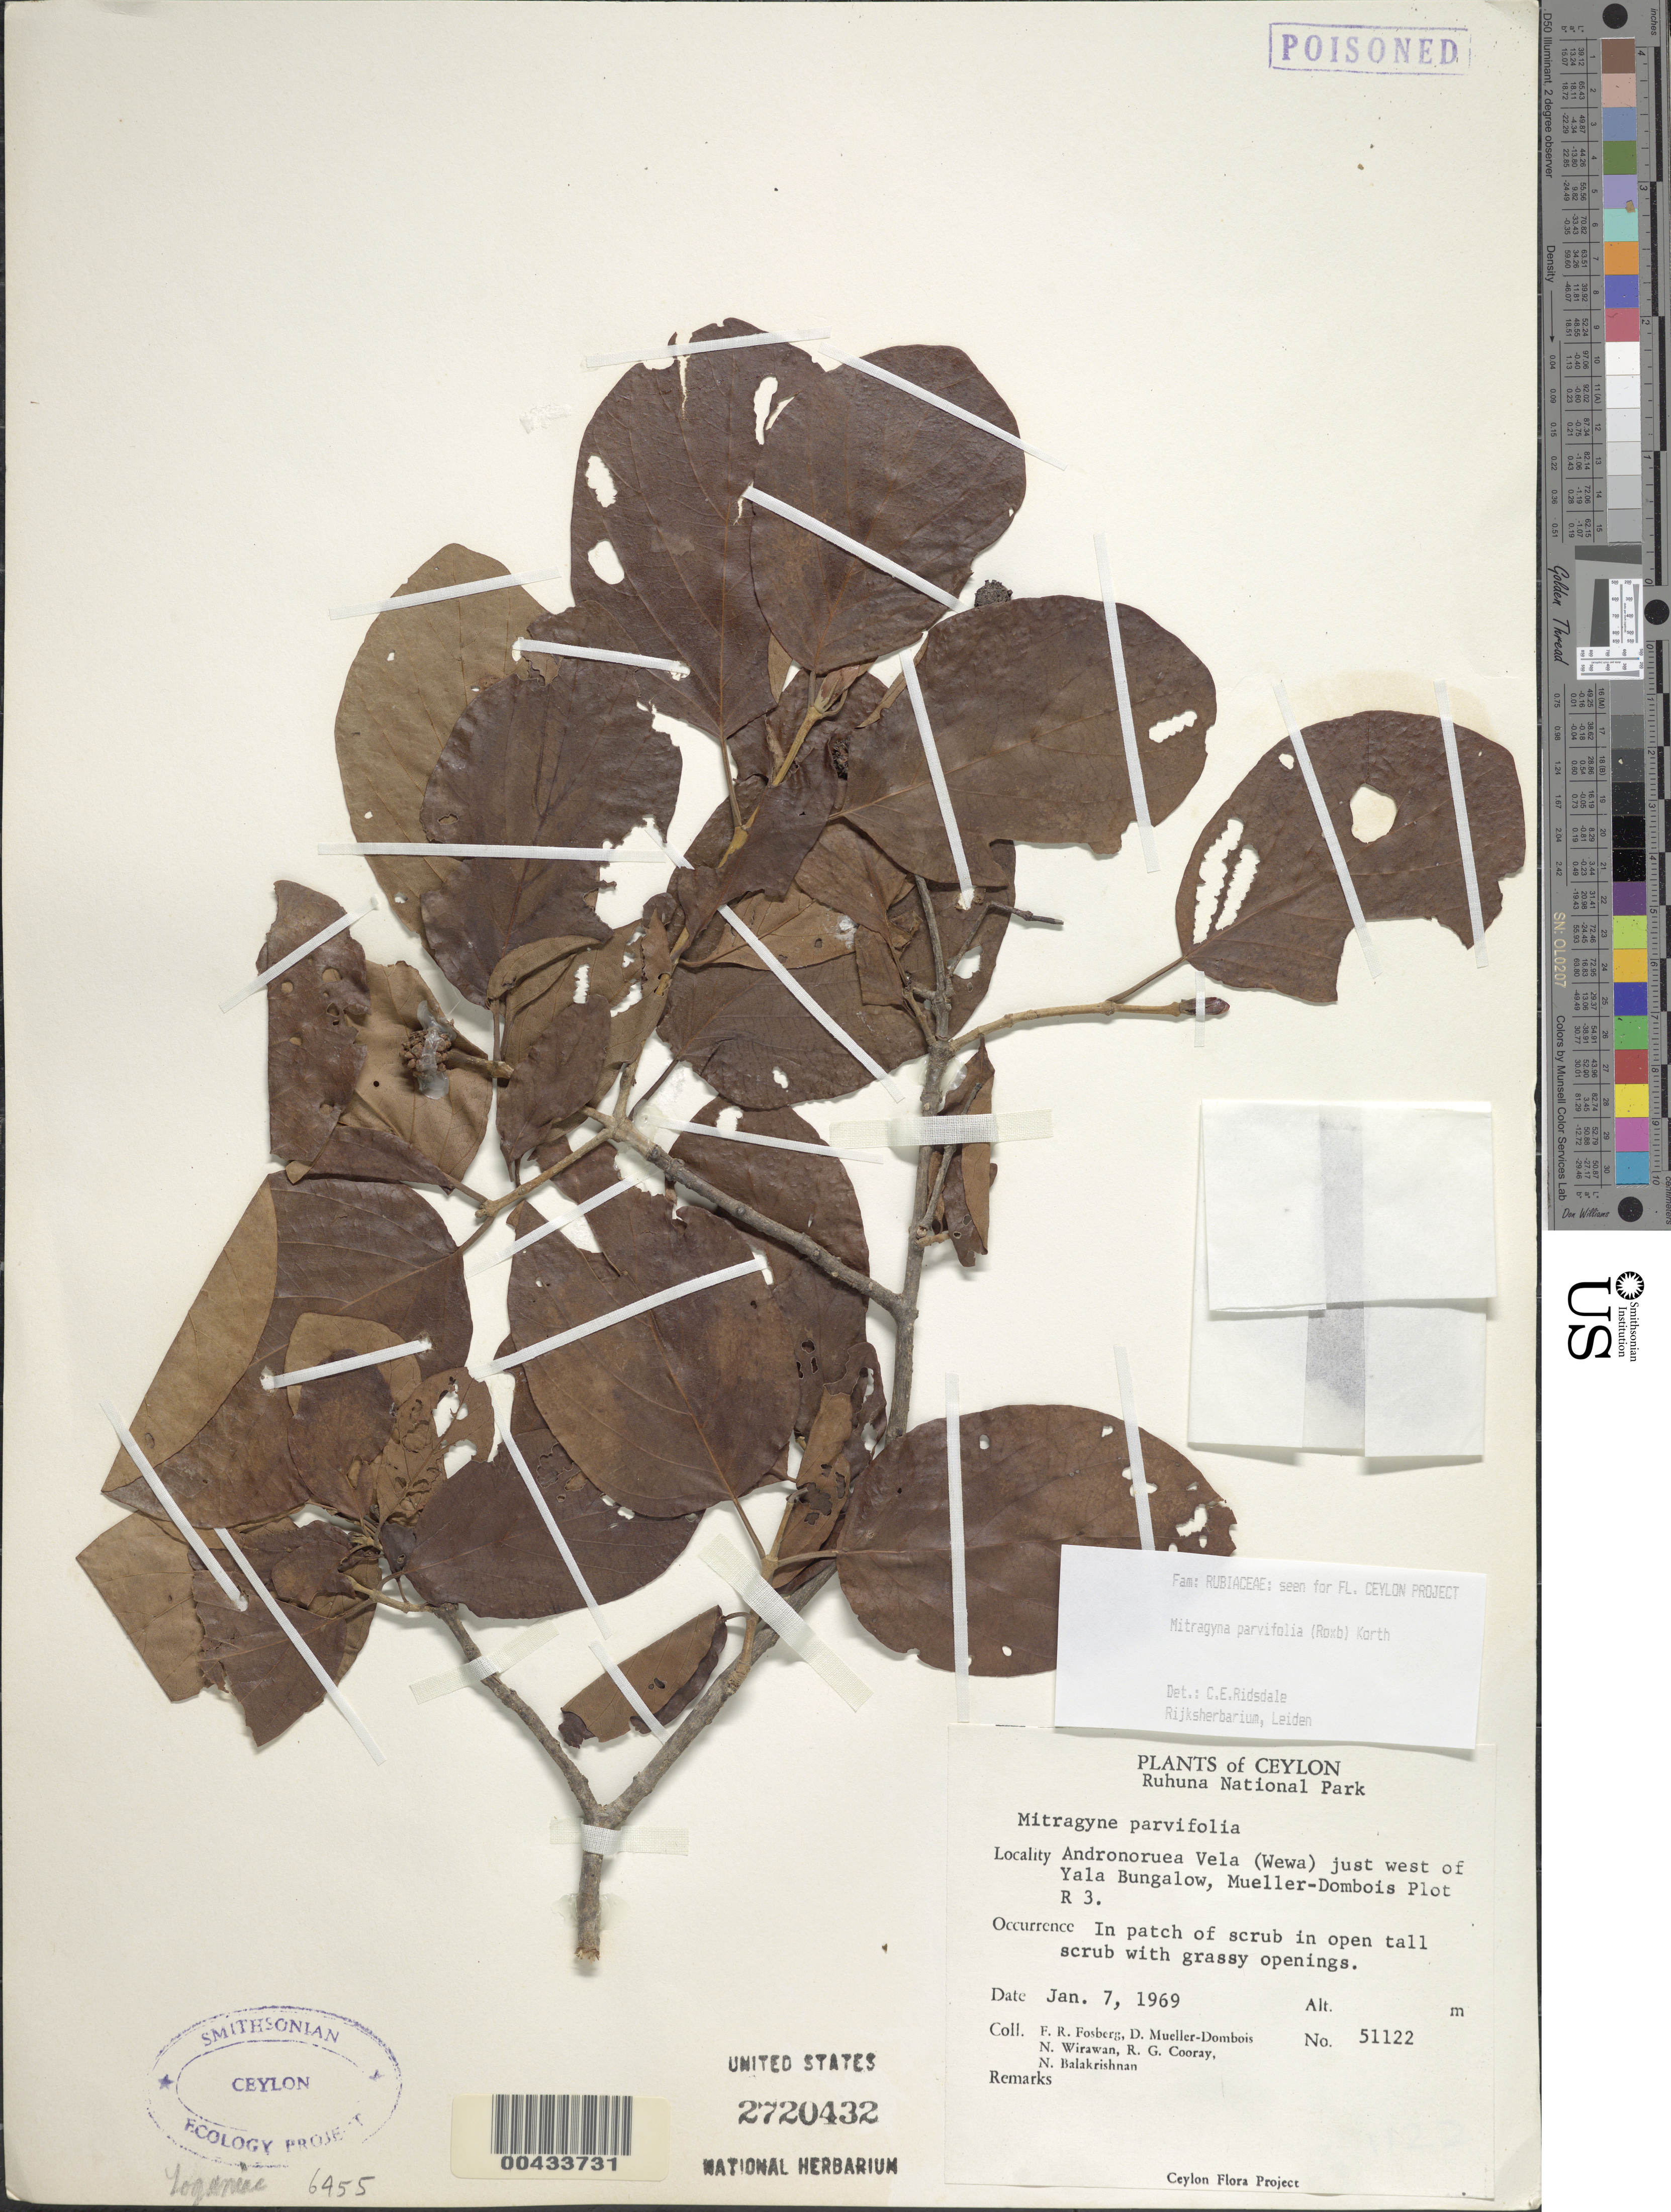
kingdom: Plantae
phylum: Tracheophyta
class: Magnoliopsida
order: Gentianales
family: Rubiaceae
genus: Mitragyna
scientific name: Mitragyna parvifolia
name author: (Roxb.) Korth.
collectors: F. R. Fosberg, D. Mueller-Dombois & N. Wirawan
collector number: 51122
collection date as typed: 07 Jan 1969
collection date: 1969-01-07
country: Sri Lanka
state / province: Southern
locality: Ruhuna National Park, Andronoruea Vela (Wewa) just W of Yala Bungalow, Mueller-Dombois Plot R3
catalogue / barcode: US 2720432